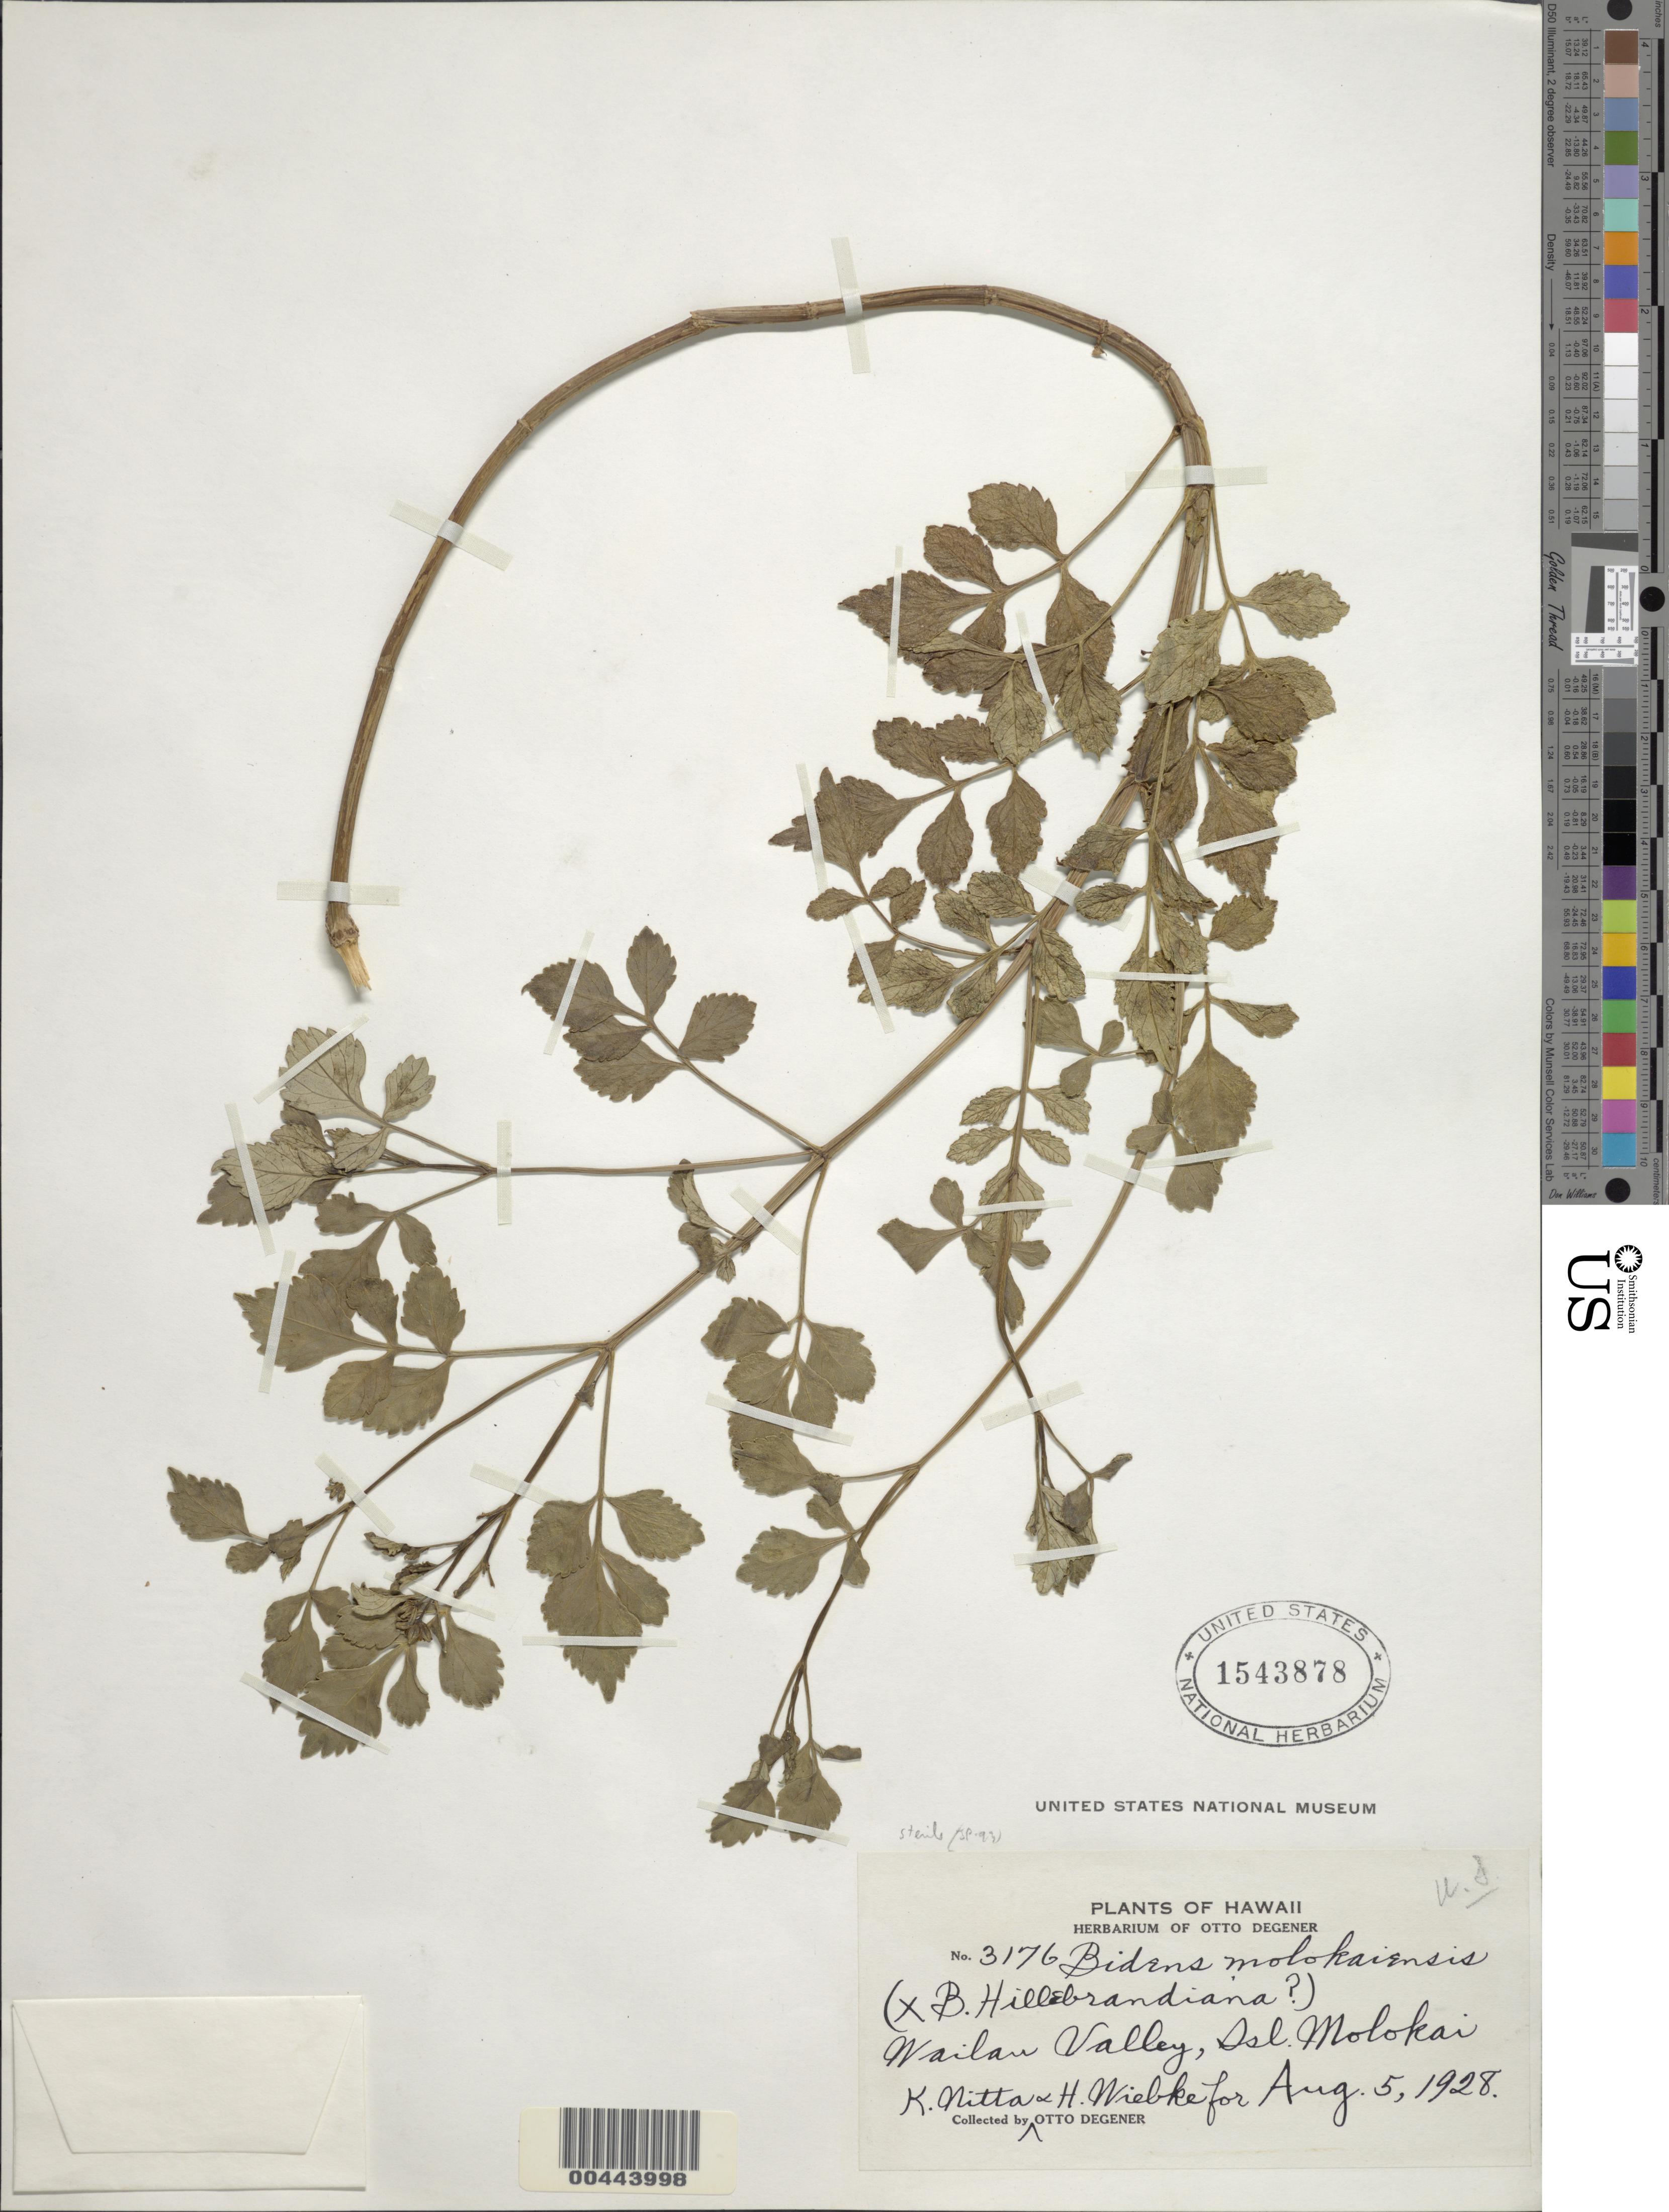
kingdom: Plantae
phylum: Tracheophyta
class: Magnoliopsida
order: Asterales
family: Asteraceae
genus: Bidens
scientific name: Bidens molokaiensis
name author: (Hillebr.) Sherff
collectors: K. Nitta & H. Wiebke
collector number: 3176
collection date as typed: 5 Aug 1928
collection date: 1928-08-05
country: United States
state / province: Hawaii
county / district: Maui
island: Moloka'i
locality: Wailau Valley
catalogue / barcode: US 1543878